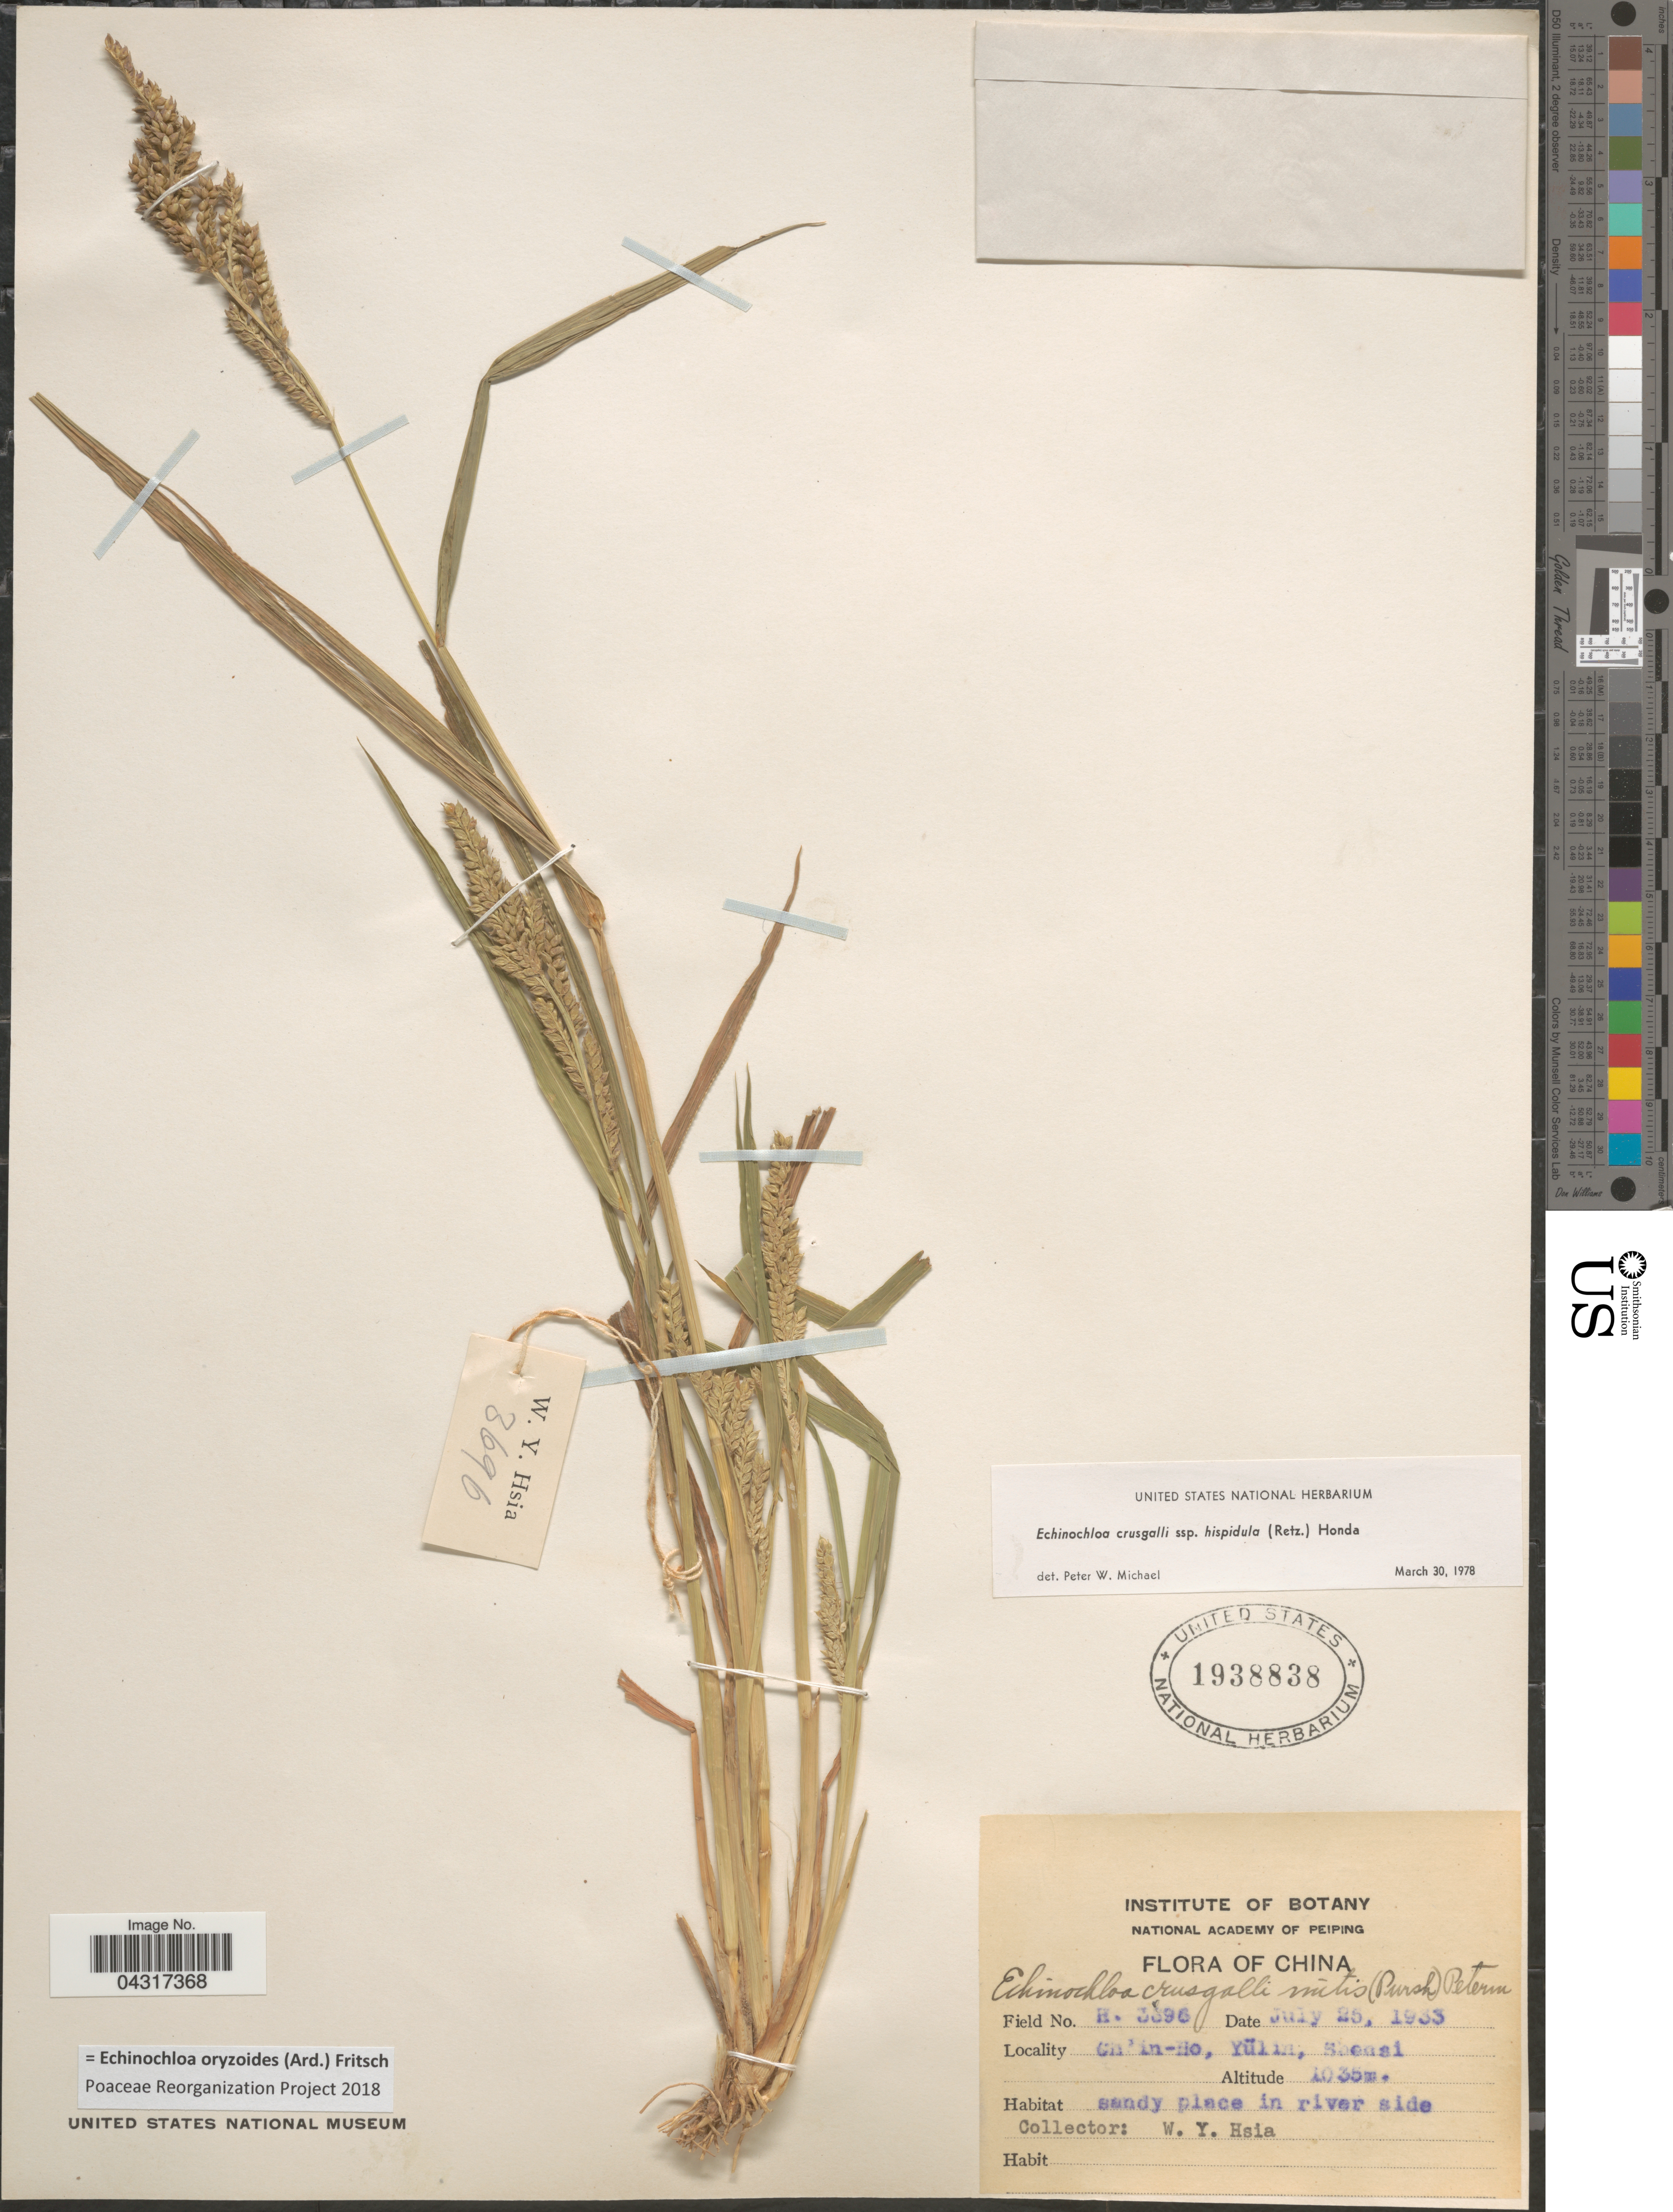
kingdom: Plantae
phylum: Tracheophyta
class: Liliopsida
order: Poales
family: Poaceae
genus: Echinochloa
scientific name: Echinochloa oryzoides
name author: (Ard.) Fritsch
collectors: W. Hsia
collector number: H3396*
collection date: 1933-07-25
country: China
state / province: Shaanxi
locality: Ch'in-Ho [interpreted], Yülin, Shensi.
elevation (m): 1035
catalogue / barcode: US 1938838